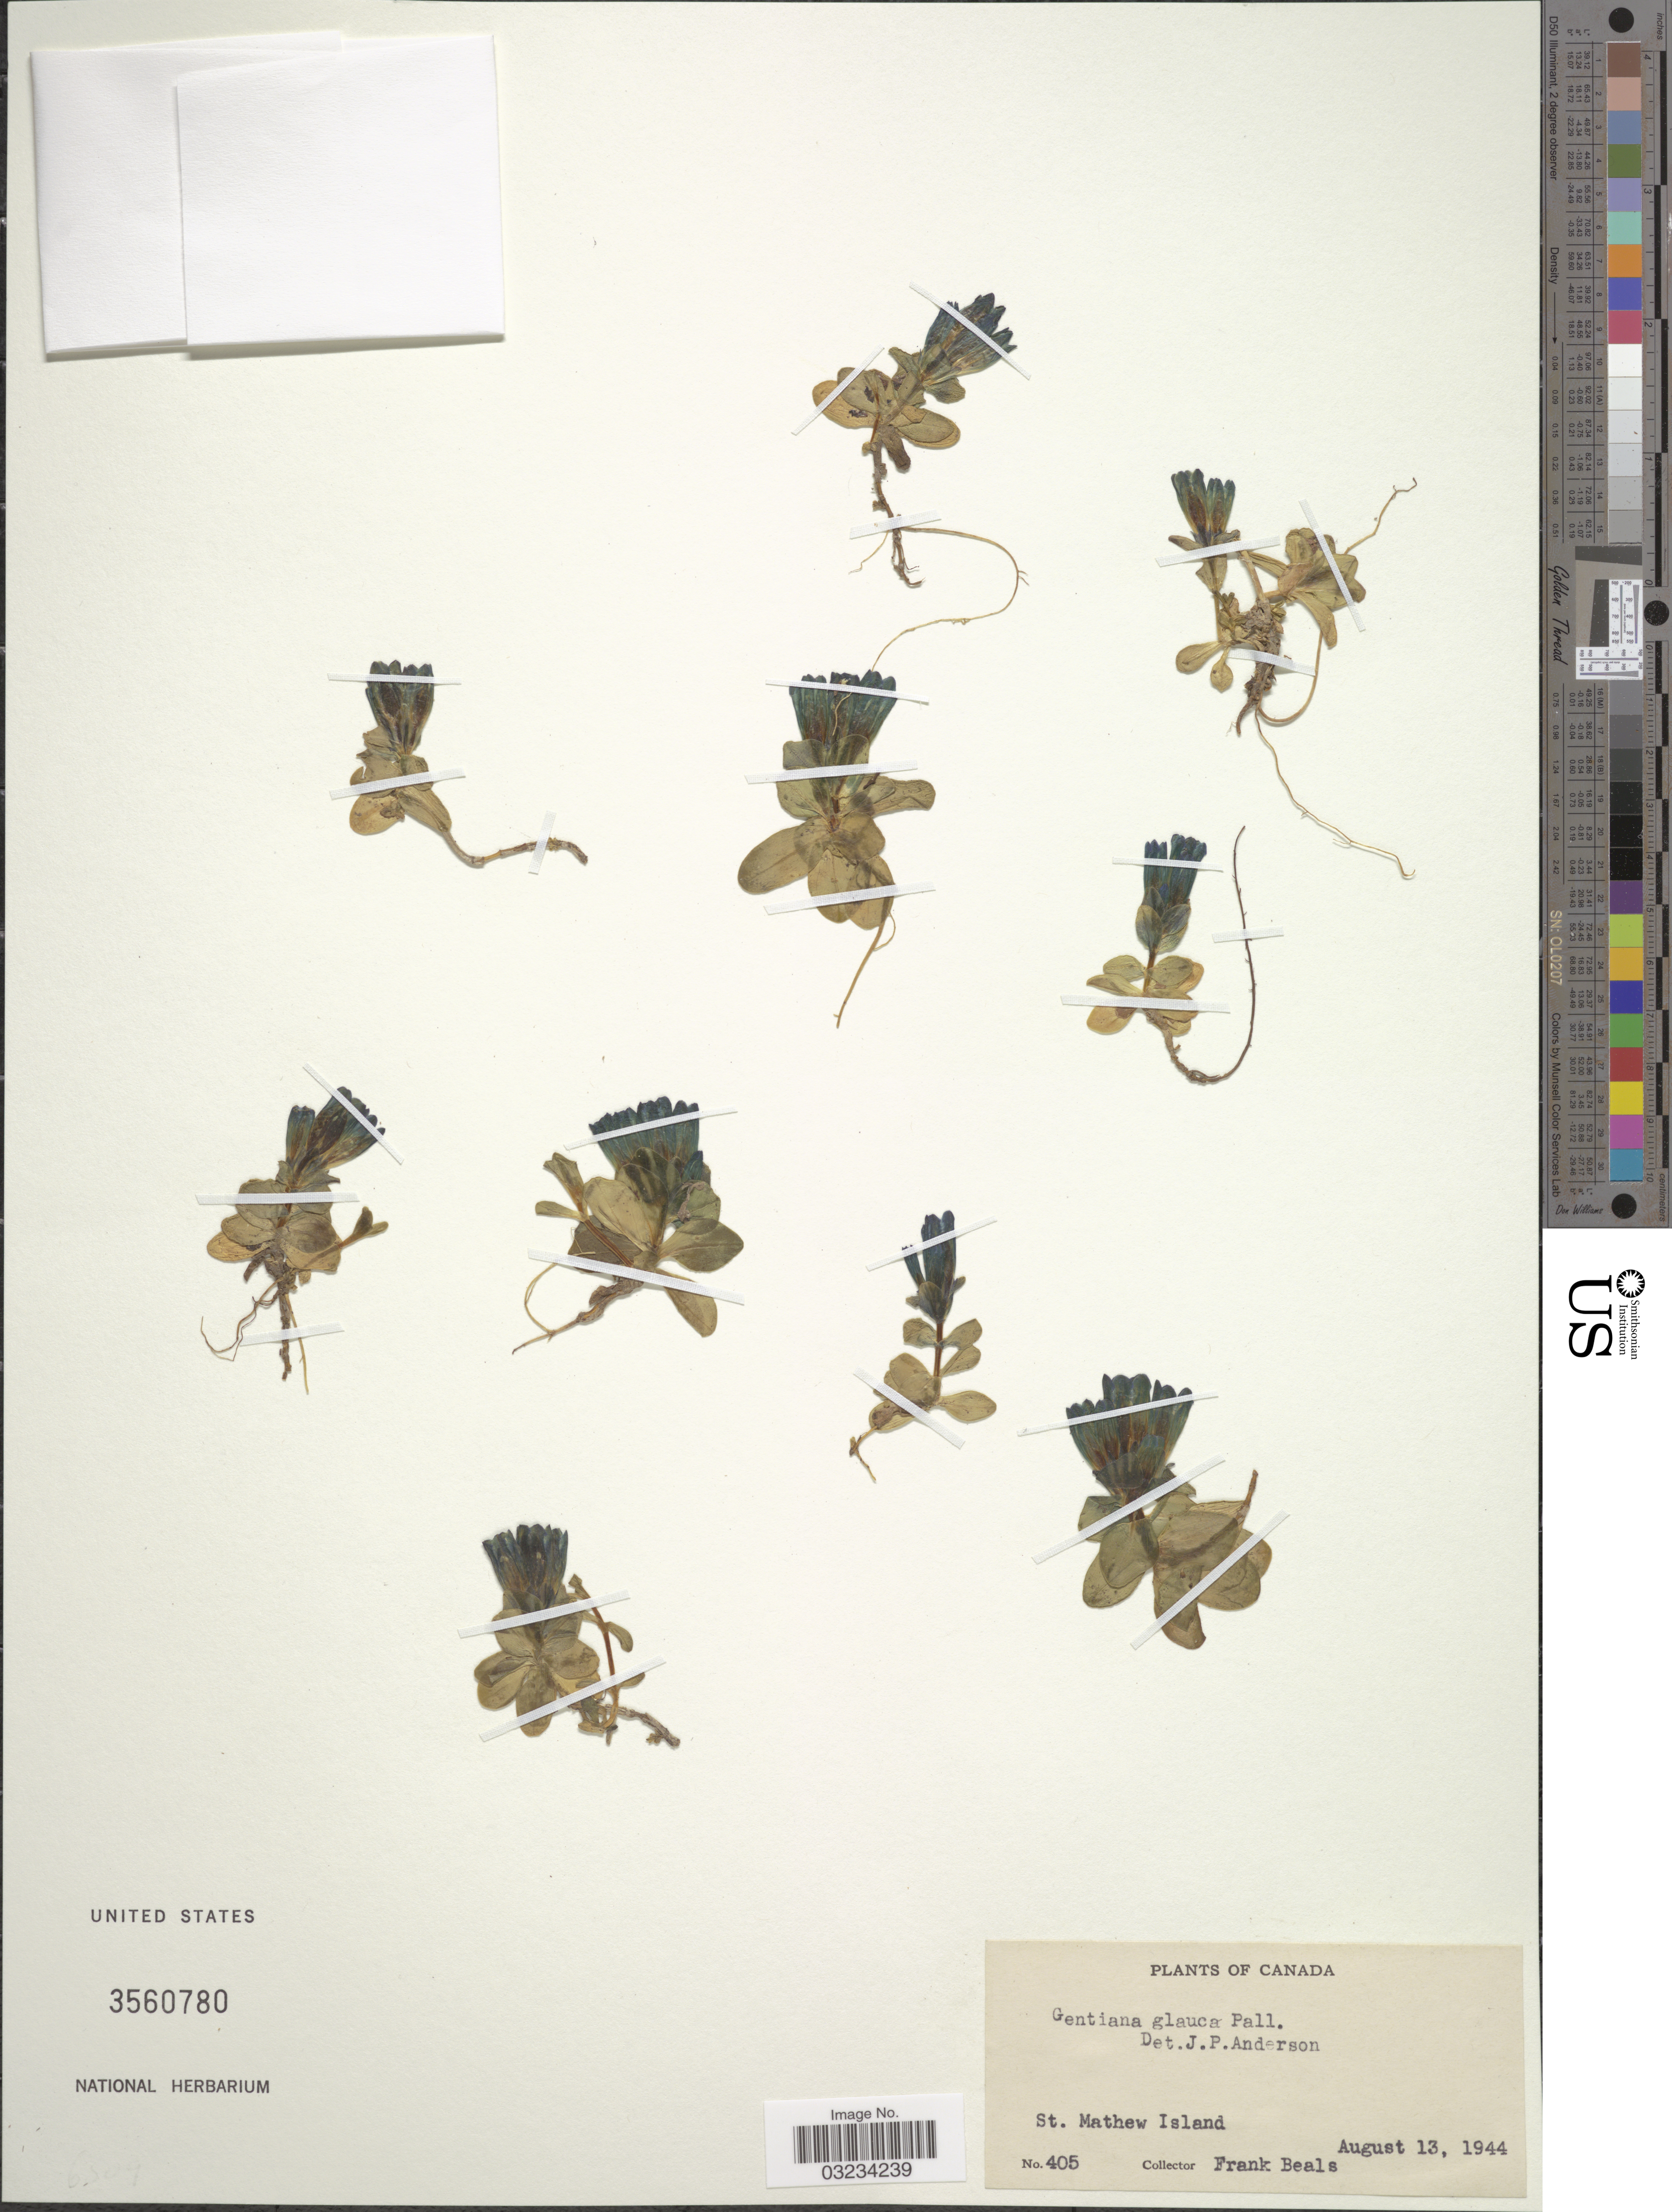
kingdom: Plantae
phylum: Tracheophyta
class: Magnoliopsida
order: Gentianales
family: Gentianaceae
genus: Gentiana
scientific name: Gentiana glauca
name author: Pall.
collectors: F. Beals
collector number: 405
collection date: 1944-08-13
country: Canada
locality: St. Mathew Island.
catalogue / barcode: US 3560780